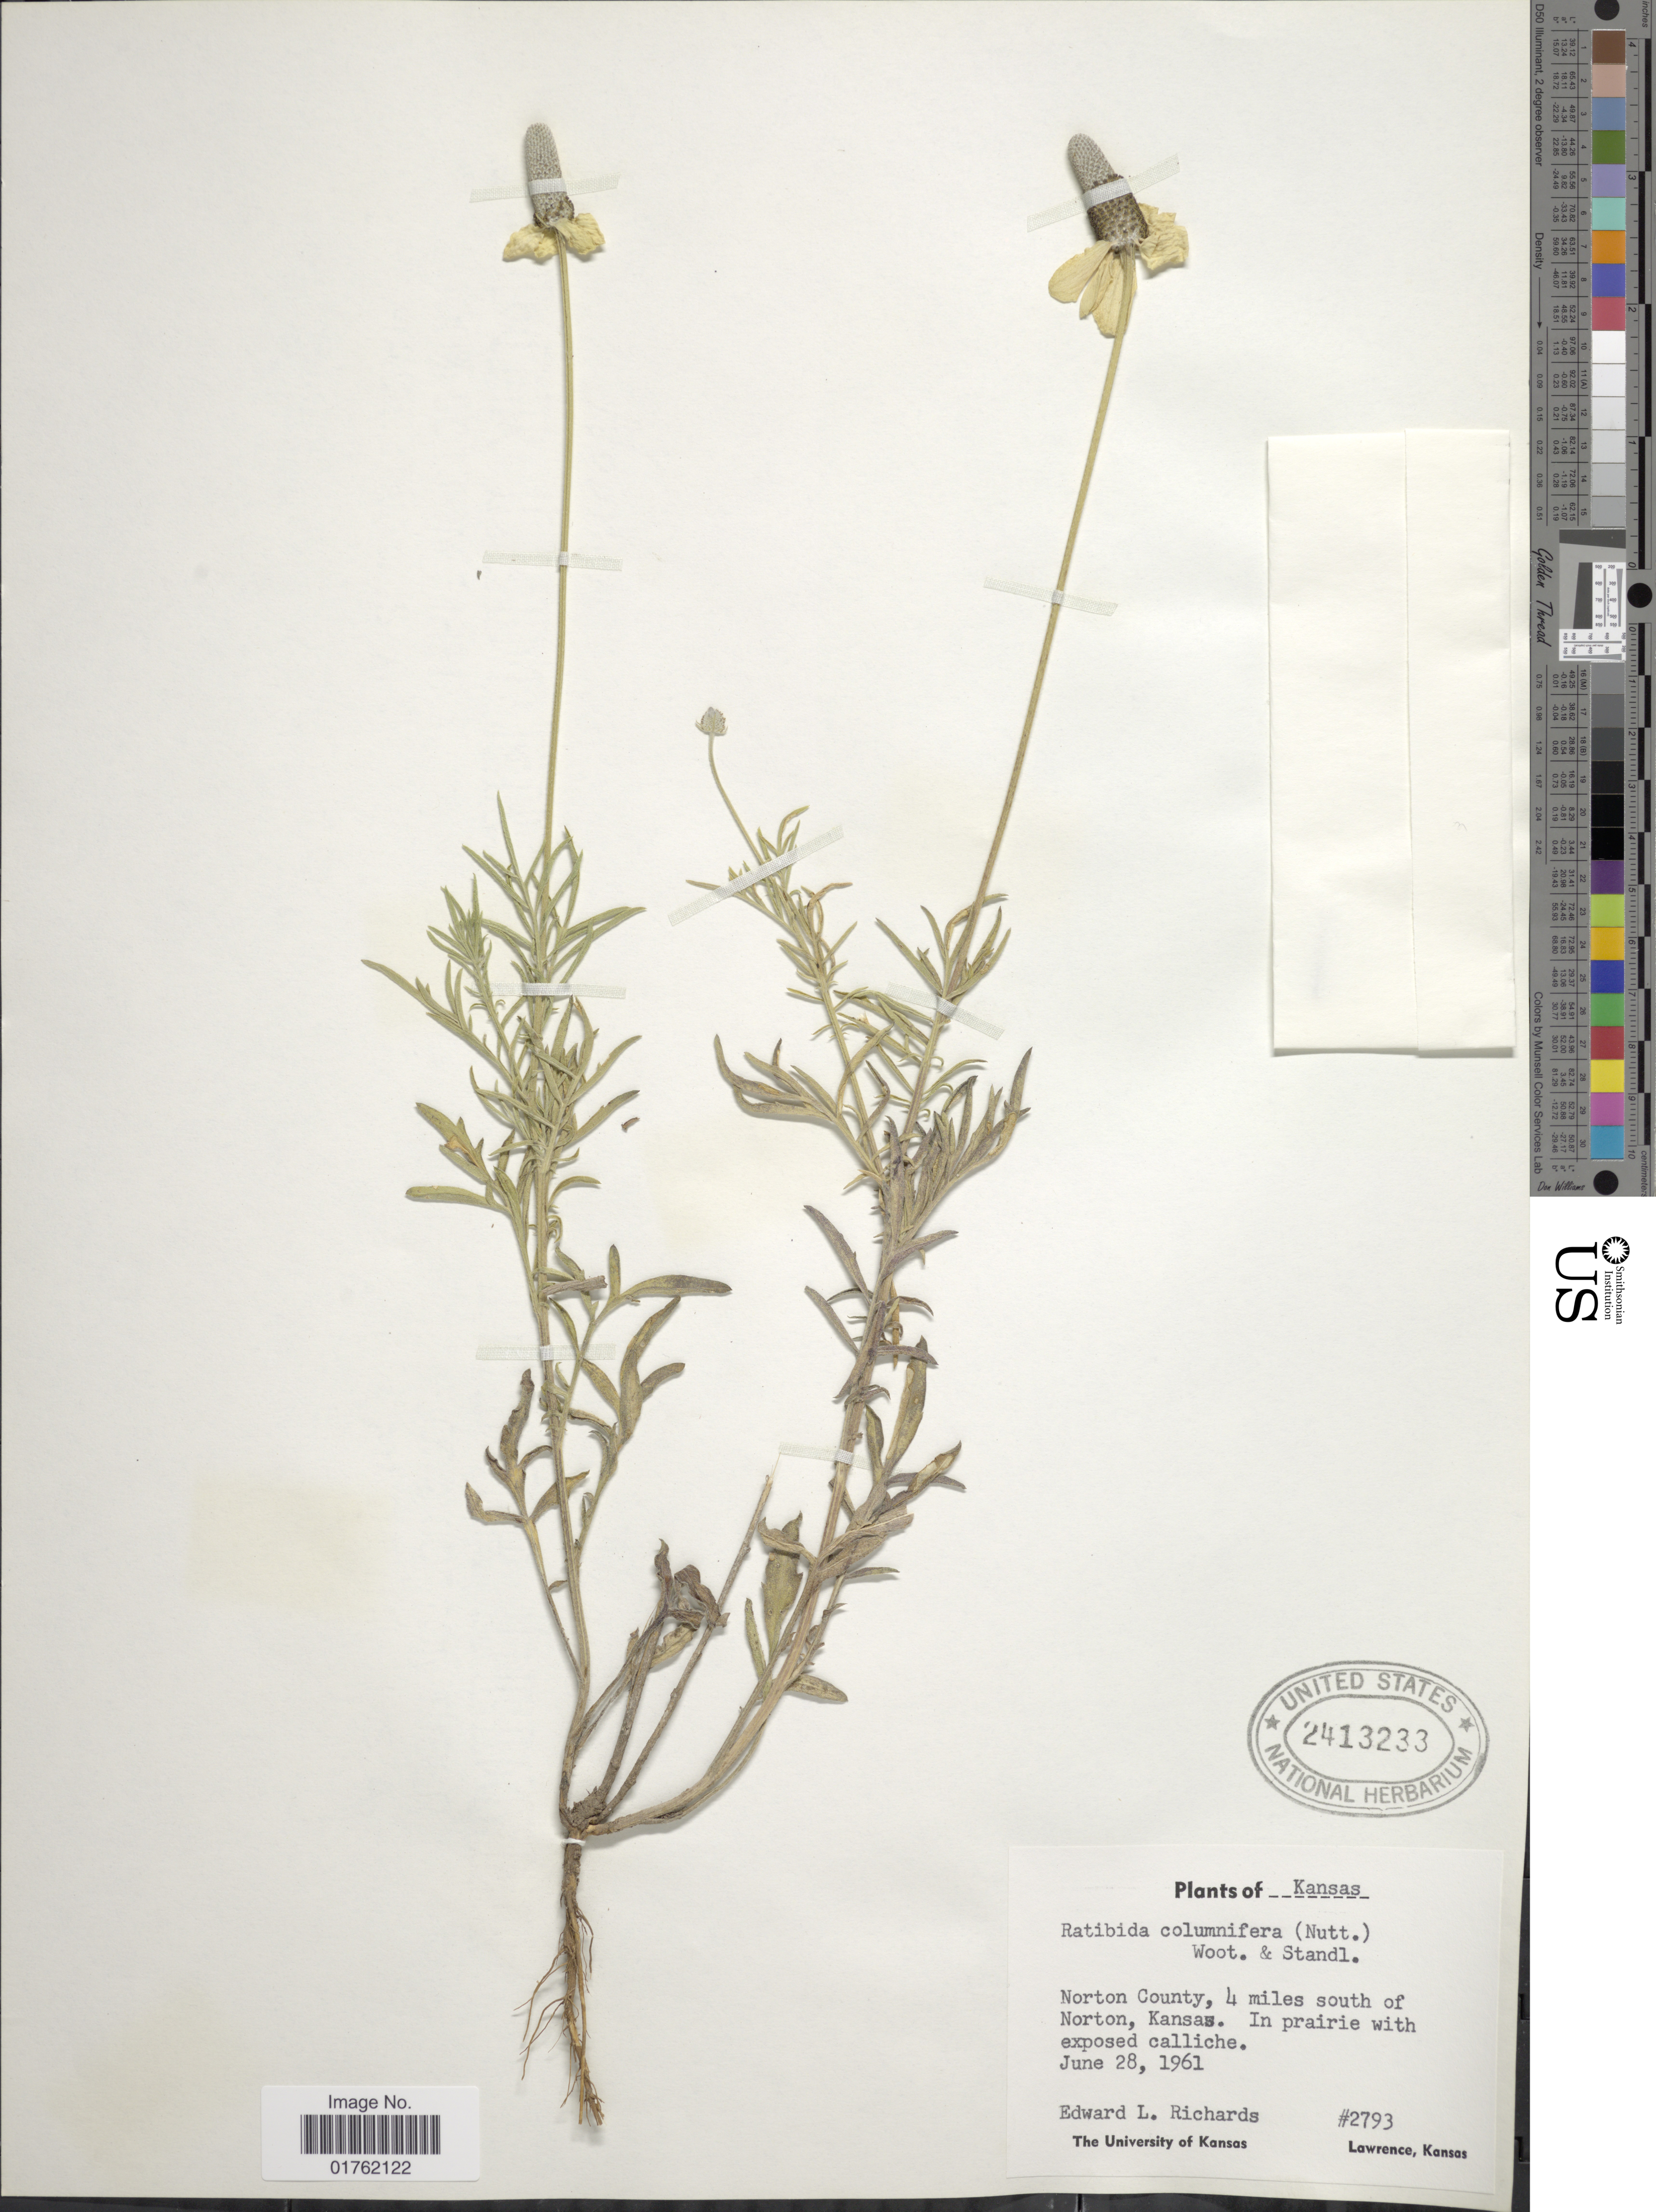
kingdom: Plantae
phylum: Tracheophyta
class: Magnoliopsida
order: Asterales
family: Asteraceae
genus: Ratibida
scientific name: Ratibida columnaris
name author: (Pursh) D. Don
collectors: E. Richards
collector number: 2793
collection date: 1961-06-28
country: United States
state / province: Kansas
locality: Norton County, 4 miles south of Norton, Kansas. In prairie with exposed calliche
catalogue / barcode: US 2413233